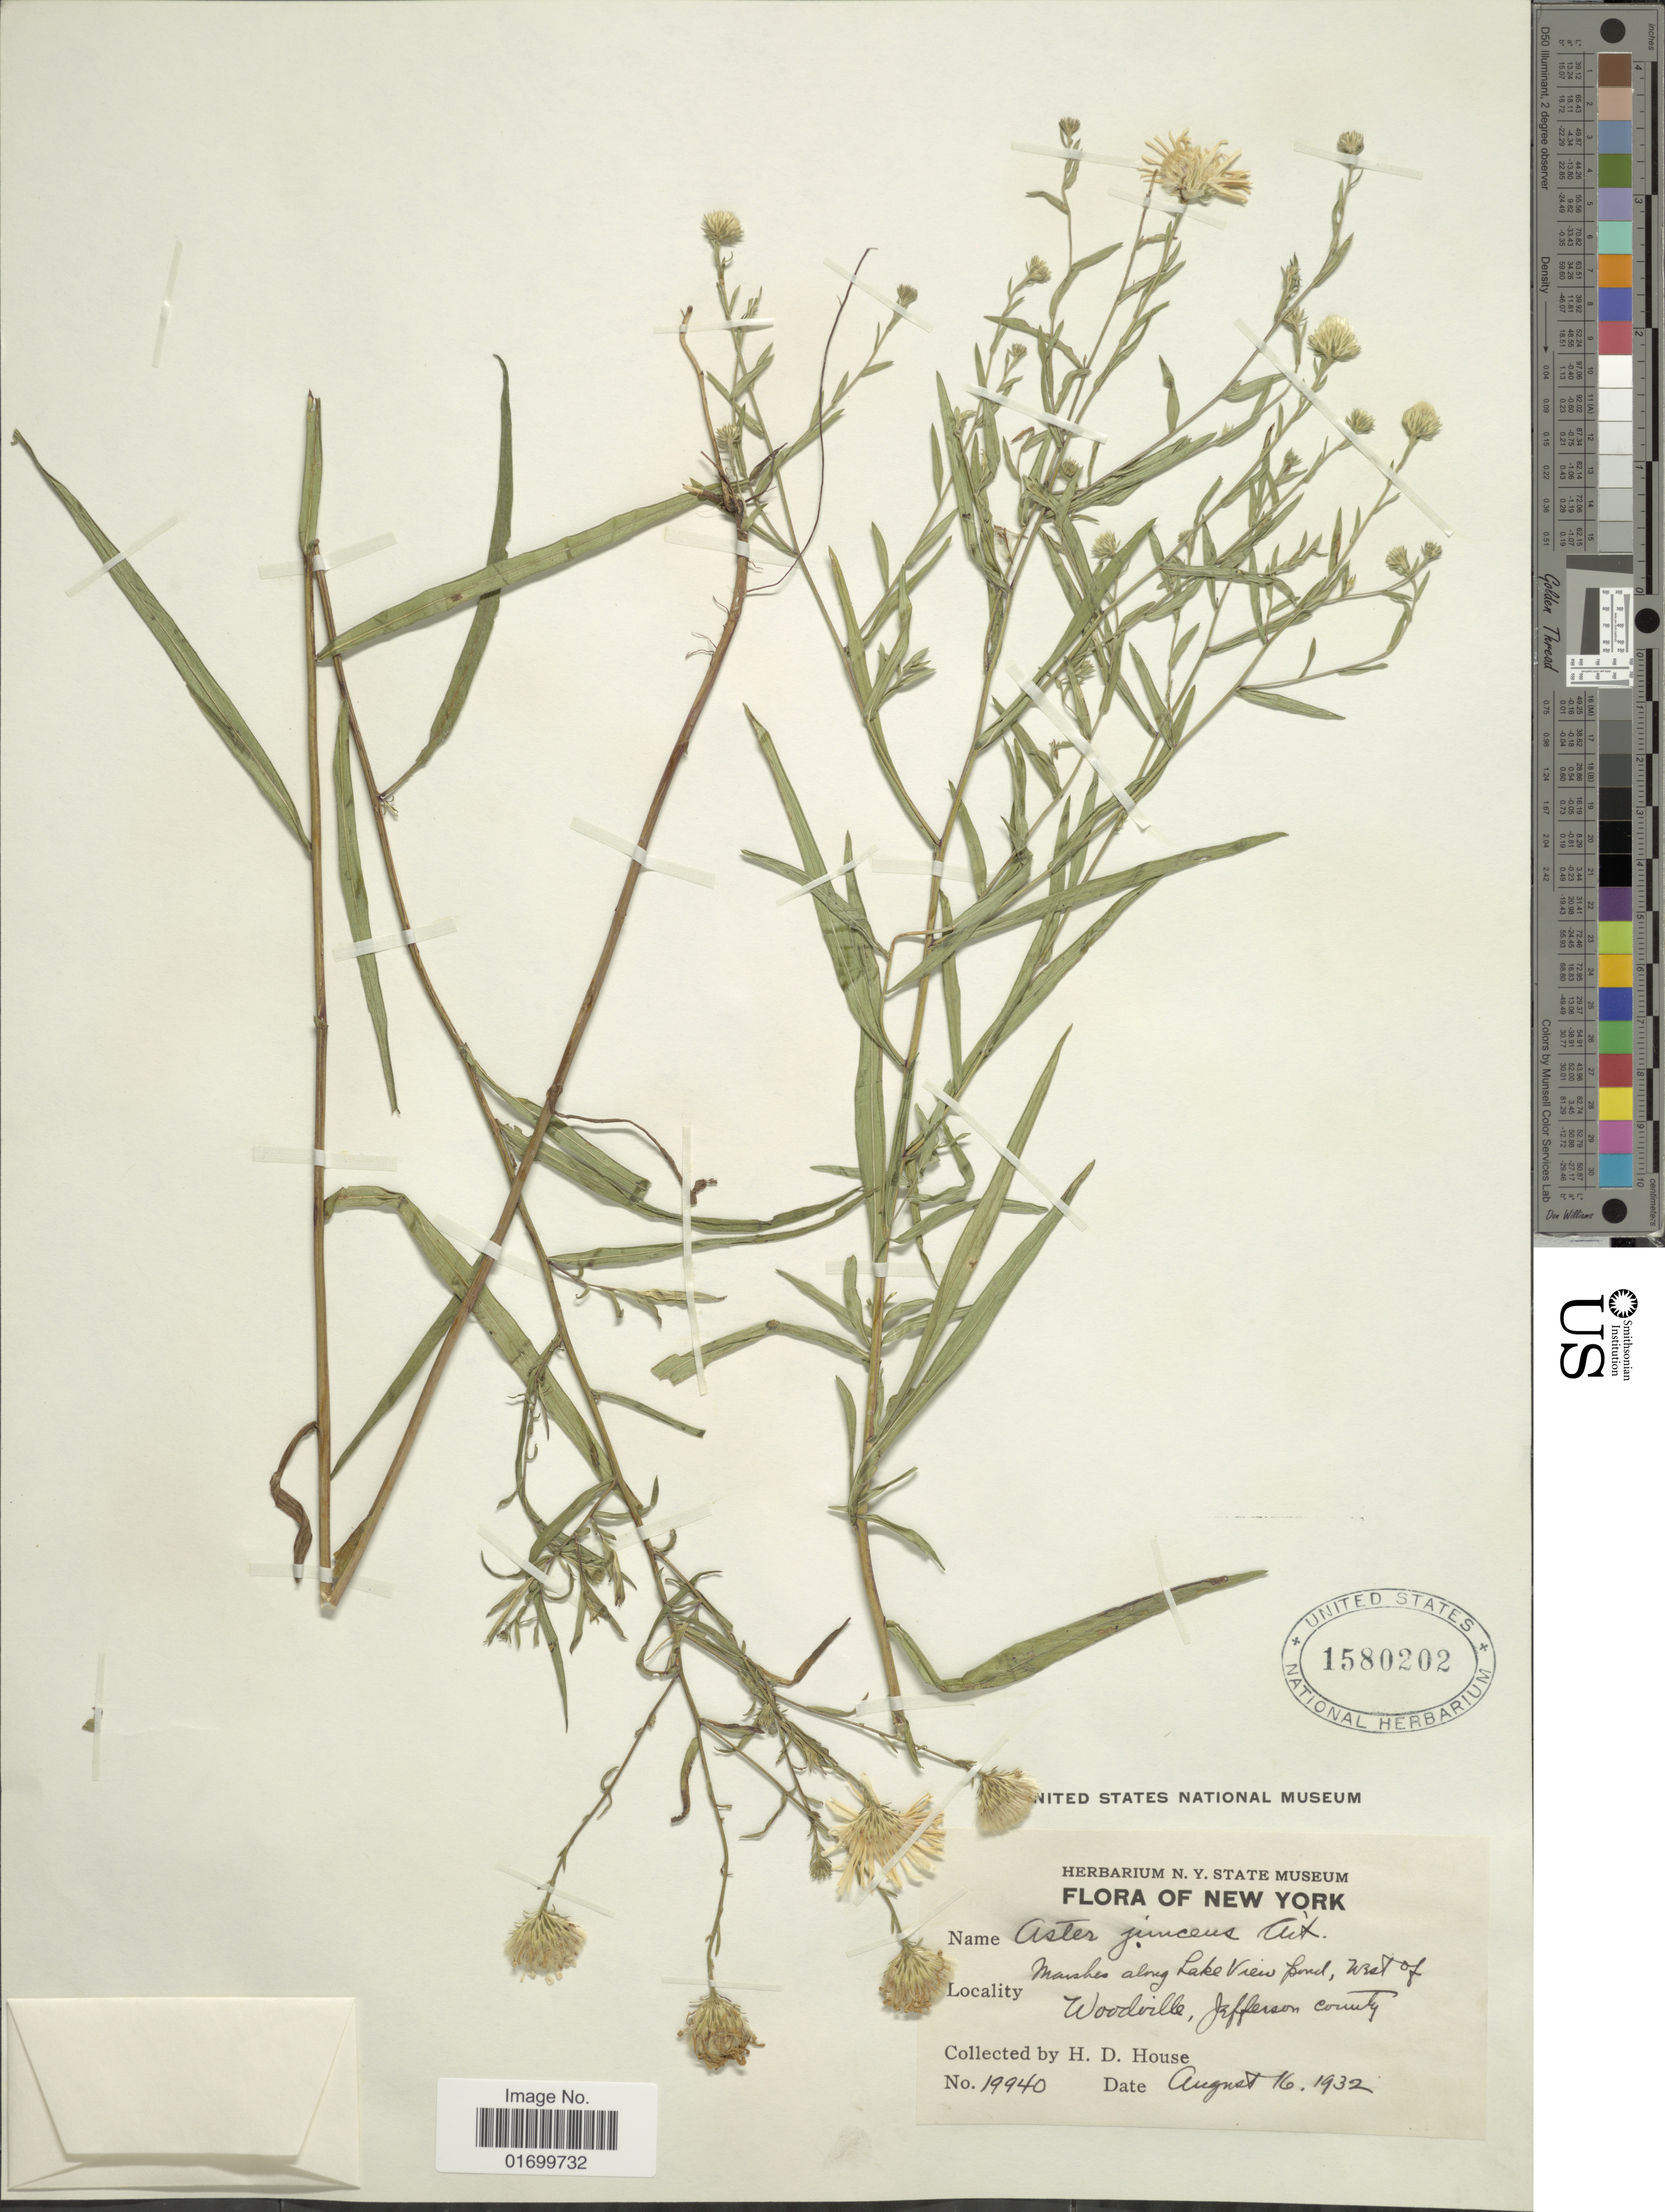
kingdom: Plantae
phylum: Tracheophyta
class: Magnoliopsida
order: Asterales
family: Asteraceae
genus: Symphyotrichum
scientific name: Symphyotrichum boreale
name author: (Torr. & A. Gray) Á. Löve & D. Löve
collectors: H. D. House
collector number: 19940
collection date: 1932-08-16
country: United States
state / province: New York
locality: Marshes along Lake View pond, west of Woodville, Jefferson County.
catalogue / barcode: US 1580202